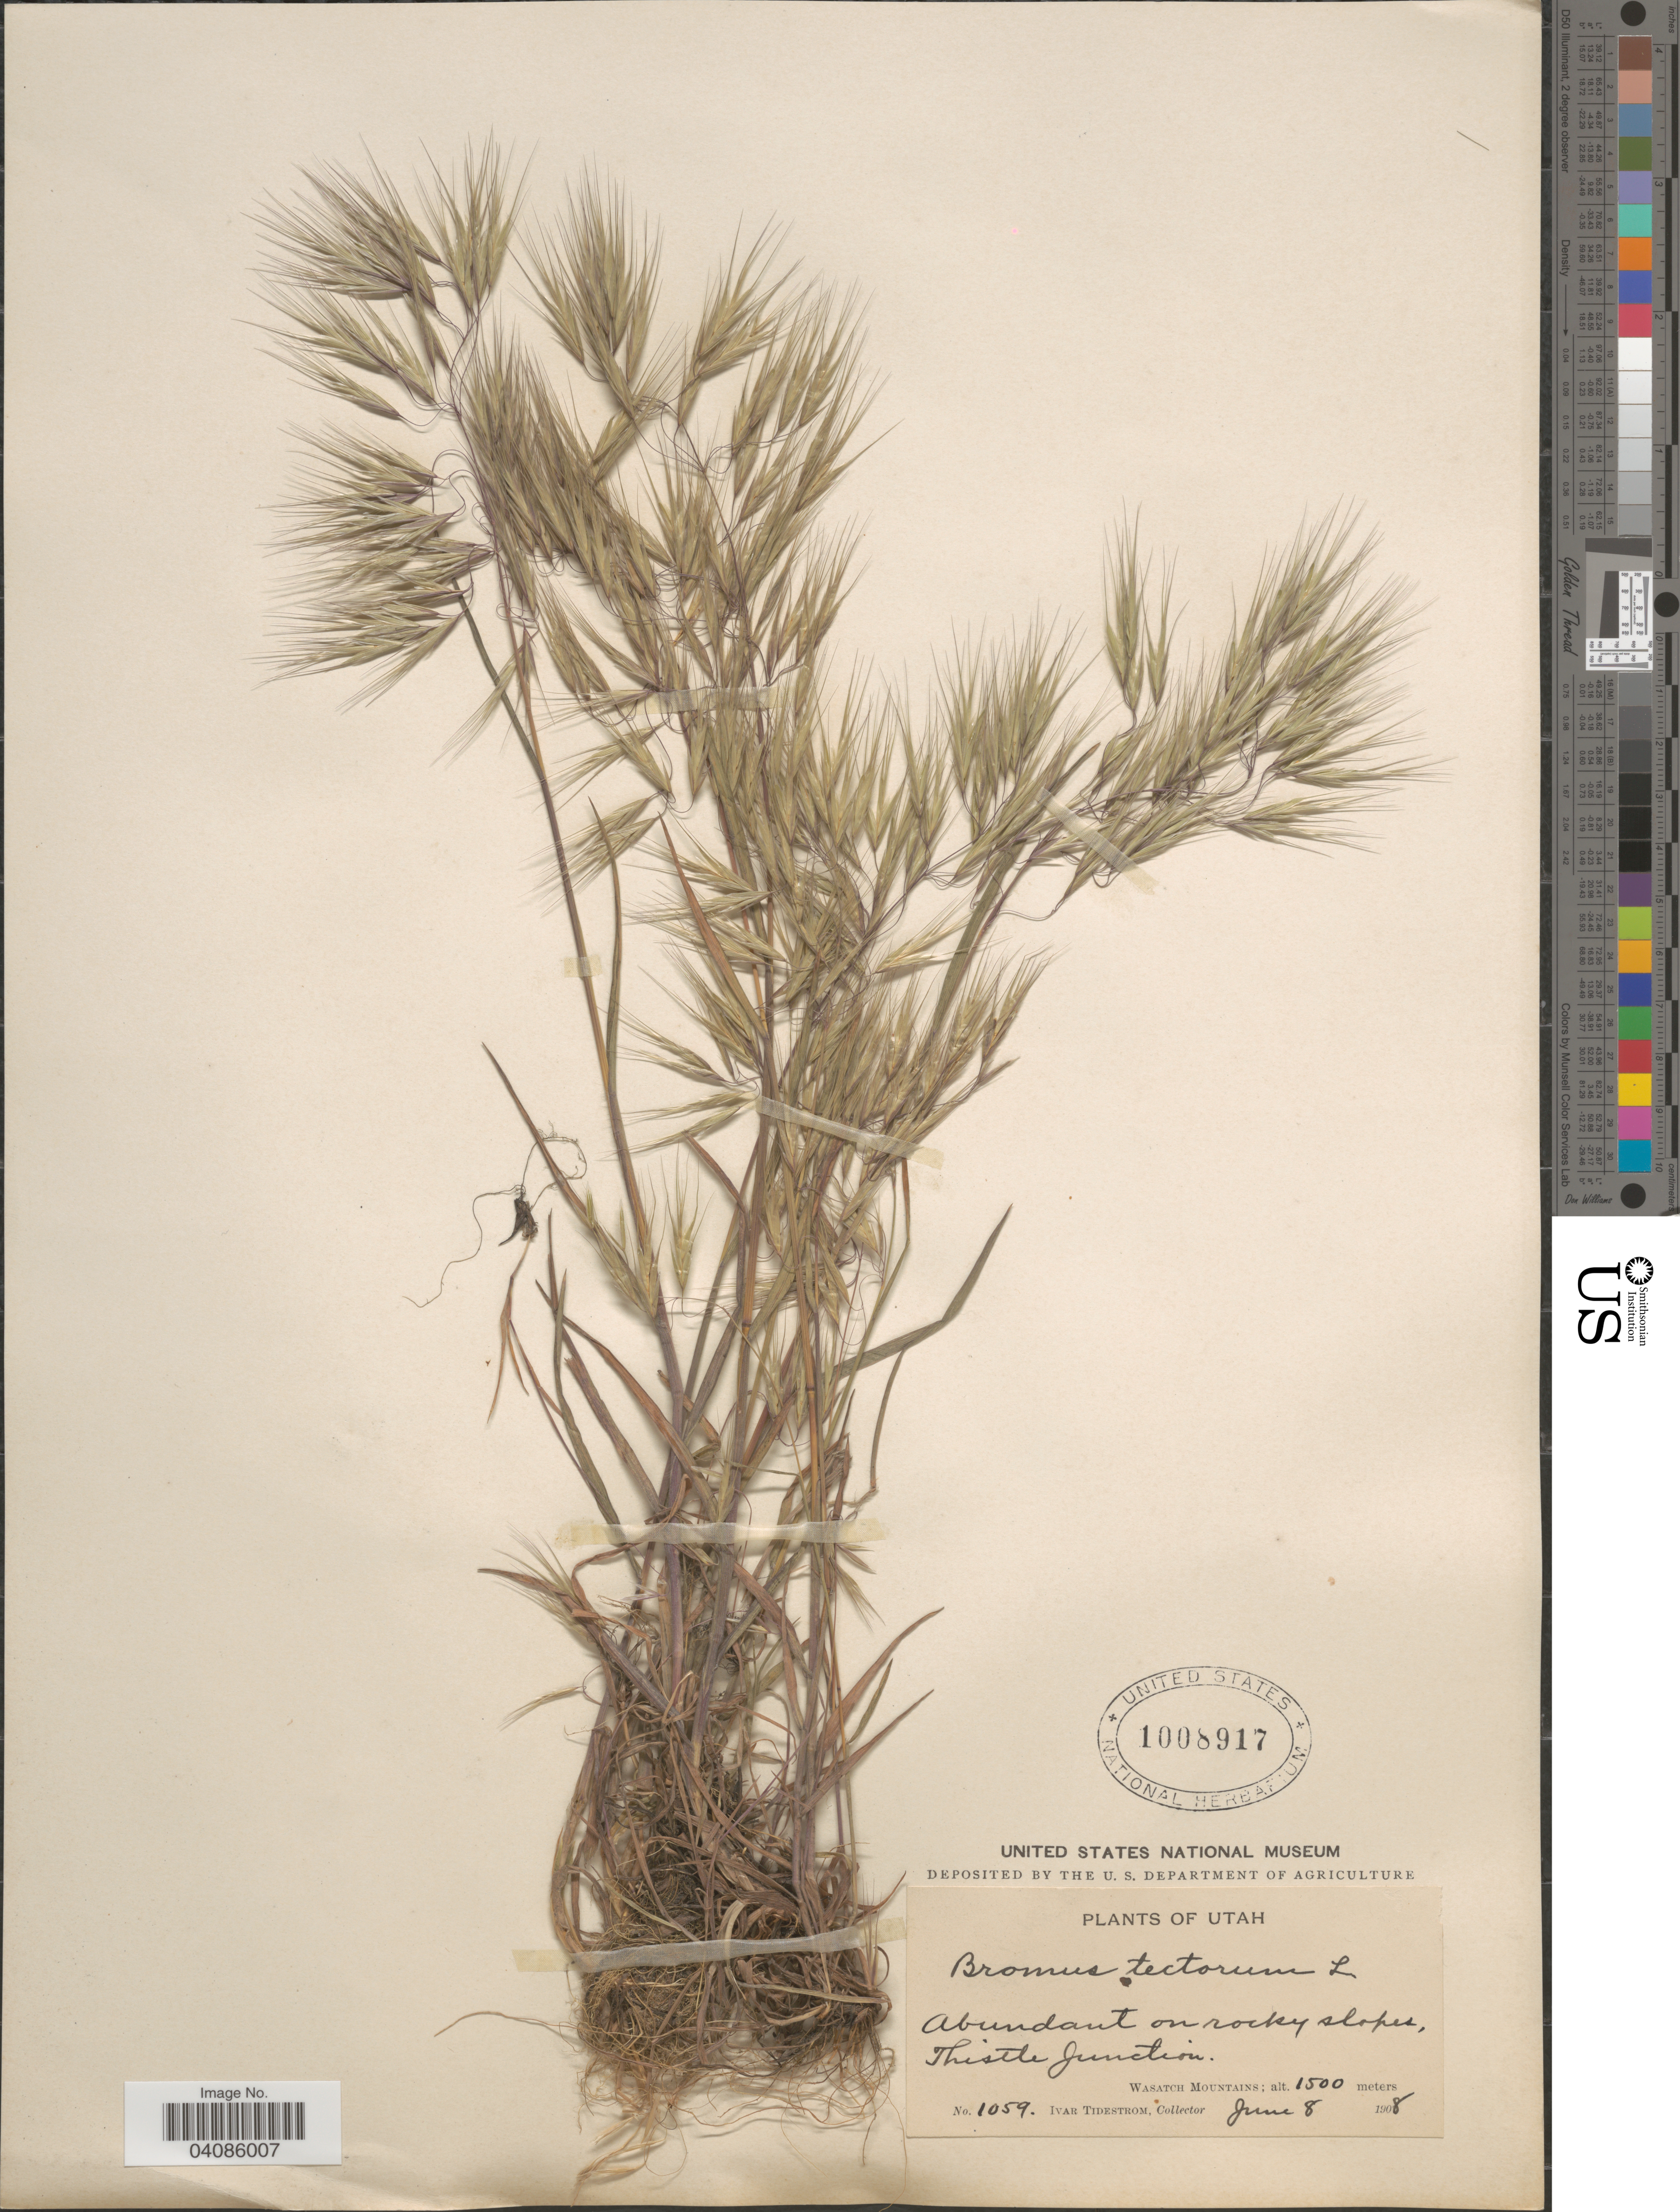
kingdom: Plantae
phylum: Tracheophyta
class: Liliopsida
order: Poales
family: Poaceae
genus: Bromus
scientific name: Bromus tectorum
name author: L.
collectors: I. F. Tidestrom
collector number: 1059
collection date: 1908-06-08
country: United States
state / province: Utah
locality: Abundant on rocky slopes, Thistle Junction. Wasatch Mountains.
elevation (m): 1500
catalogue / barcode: US 1008917